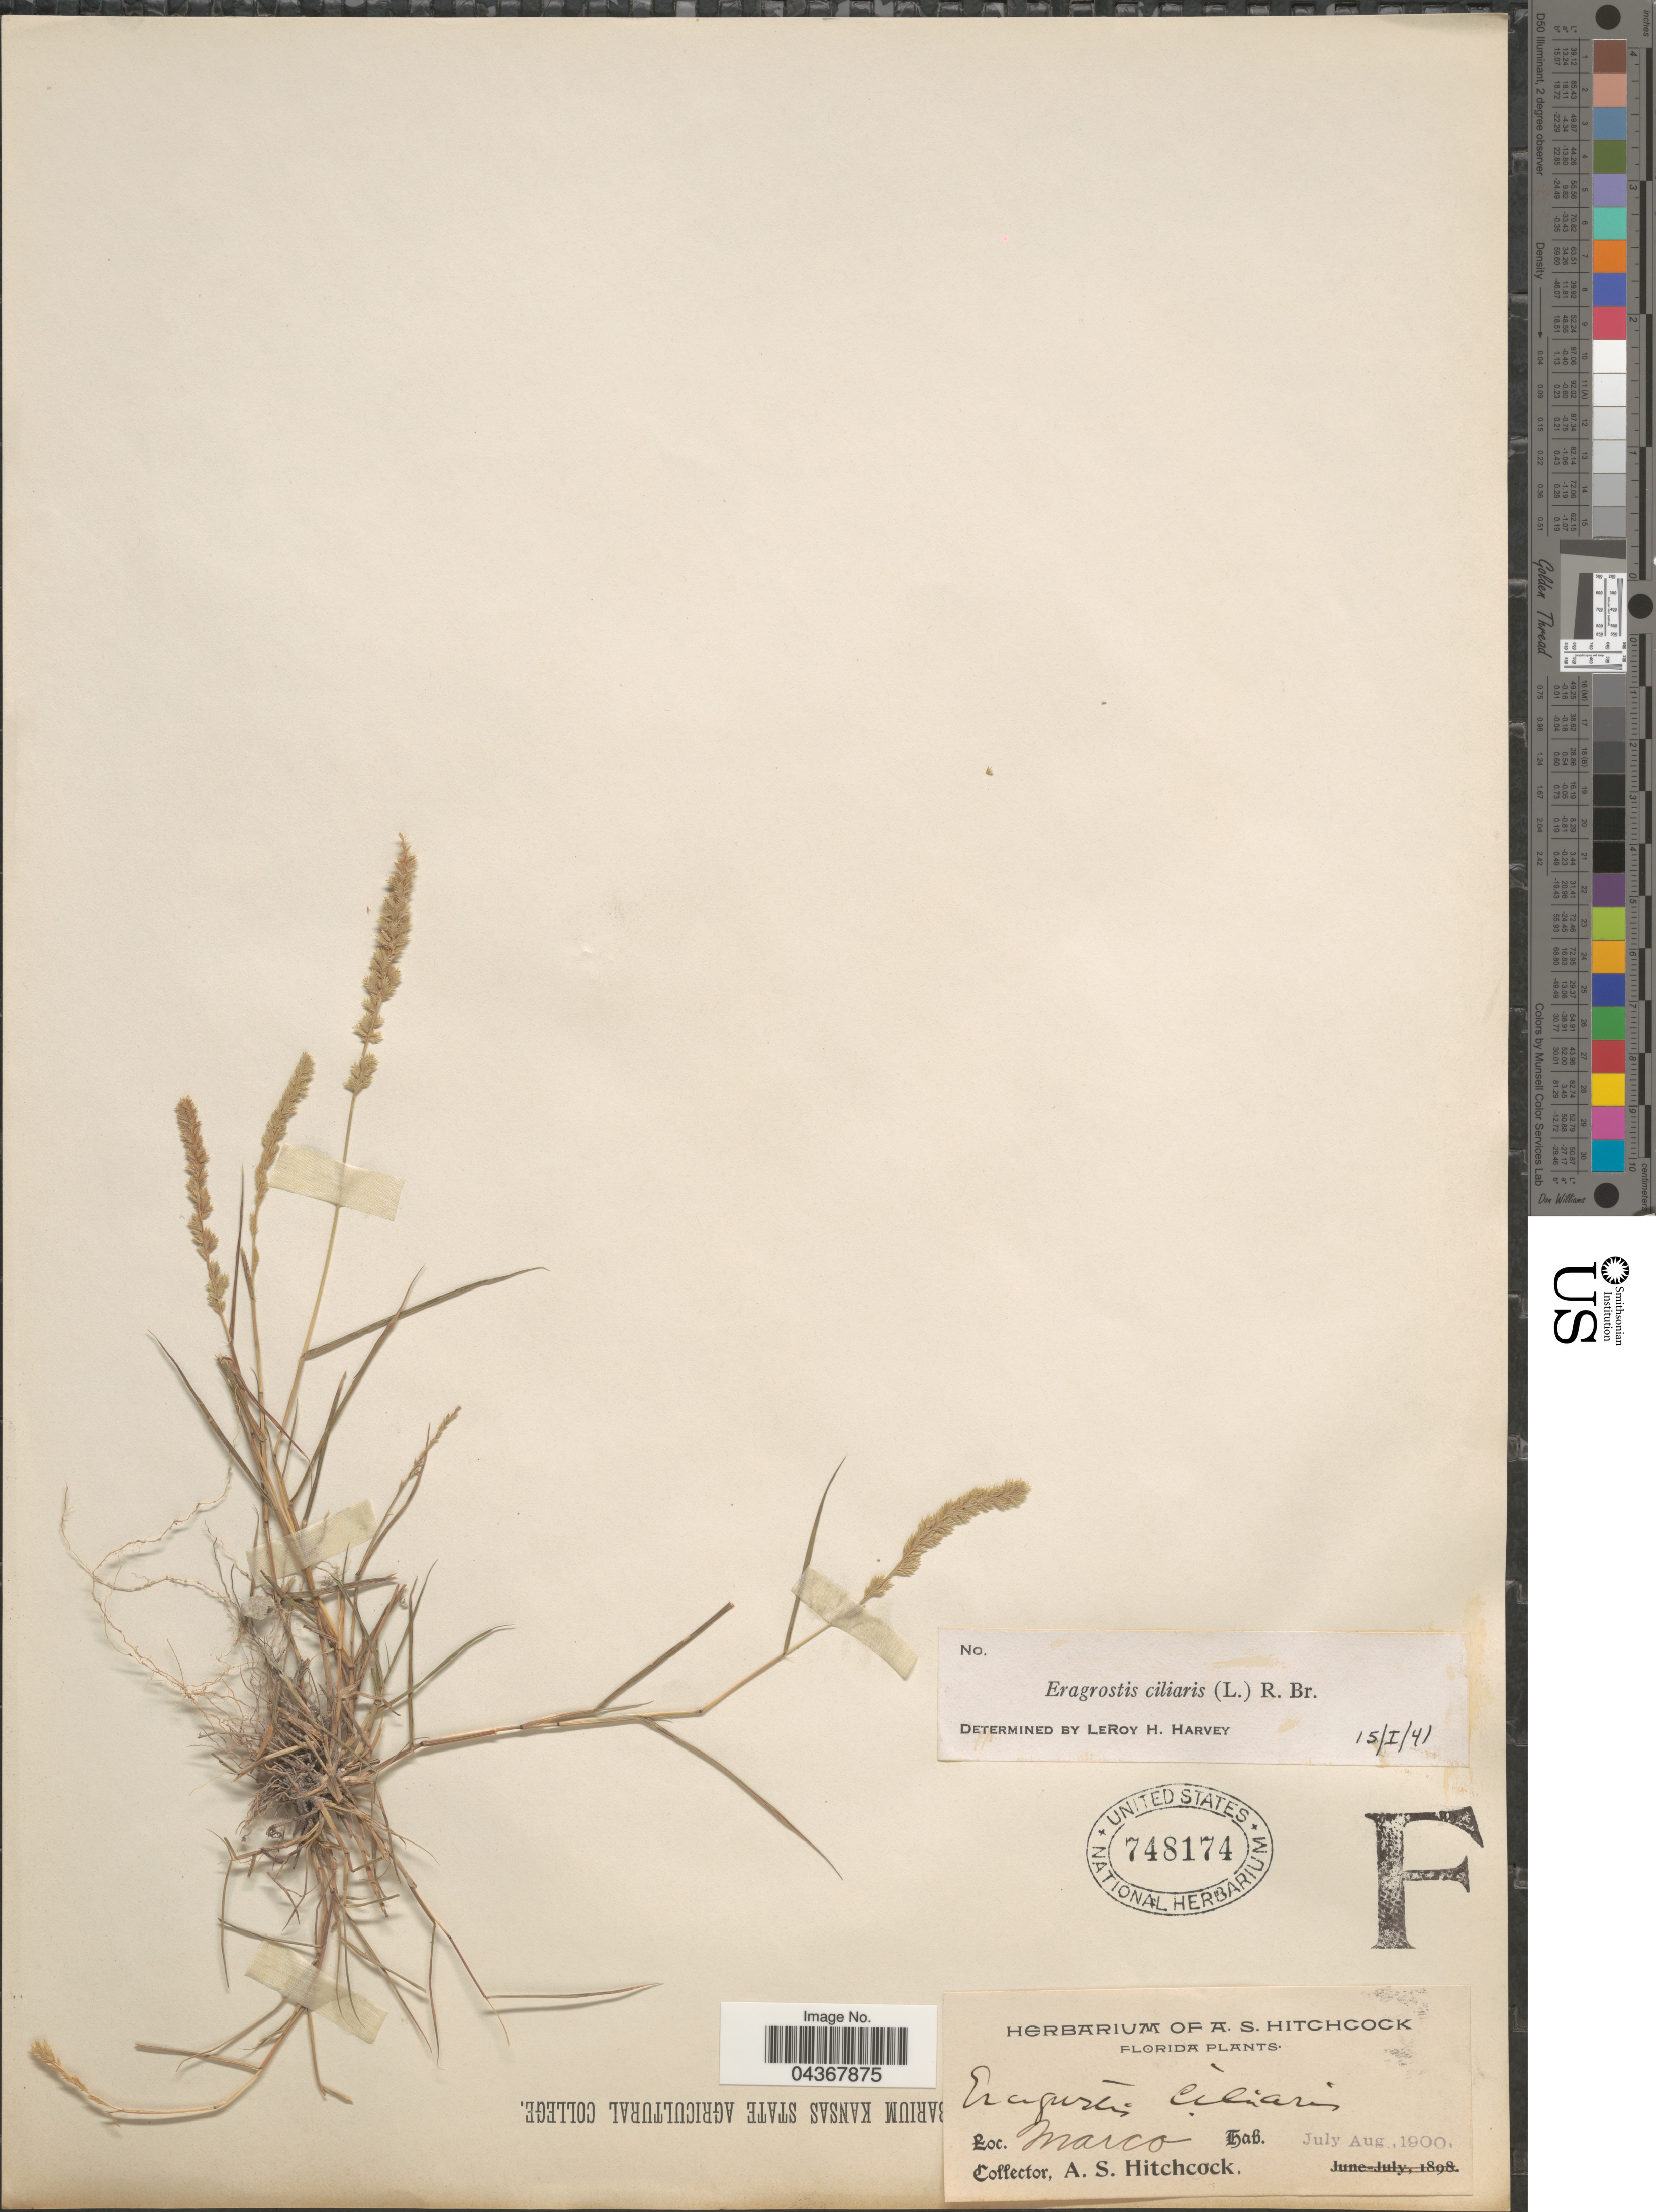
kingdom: Plantae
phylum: Tracheophyta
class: Liliopsida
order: Poales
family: Poaceae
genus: Eragrostis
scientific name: Eragrostis ciliaris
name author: (L.) R. Br.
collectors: A. S. Hitchcock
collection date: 1900-07/1900-08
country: United States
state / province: Florida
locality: Marco.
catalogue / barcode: US 748174